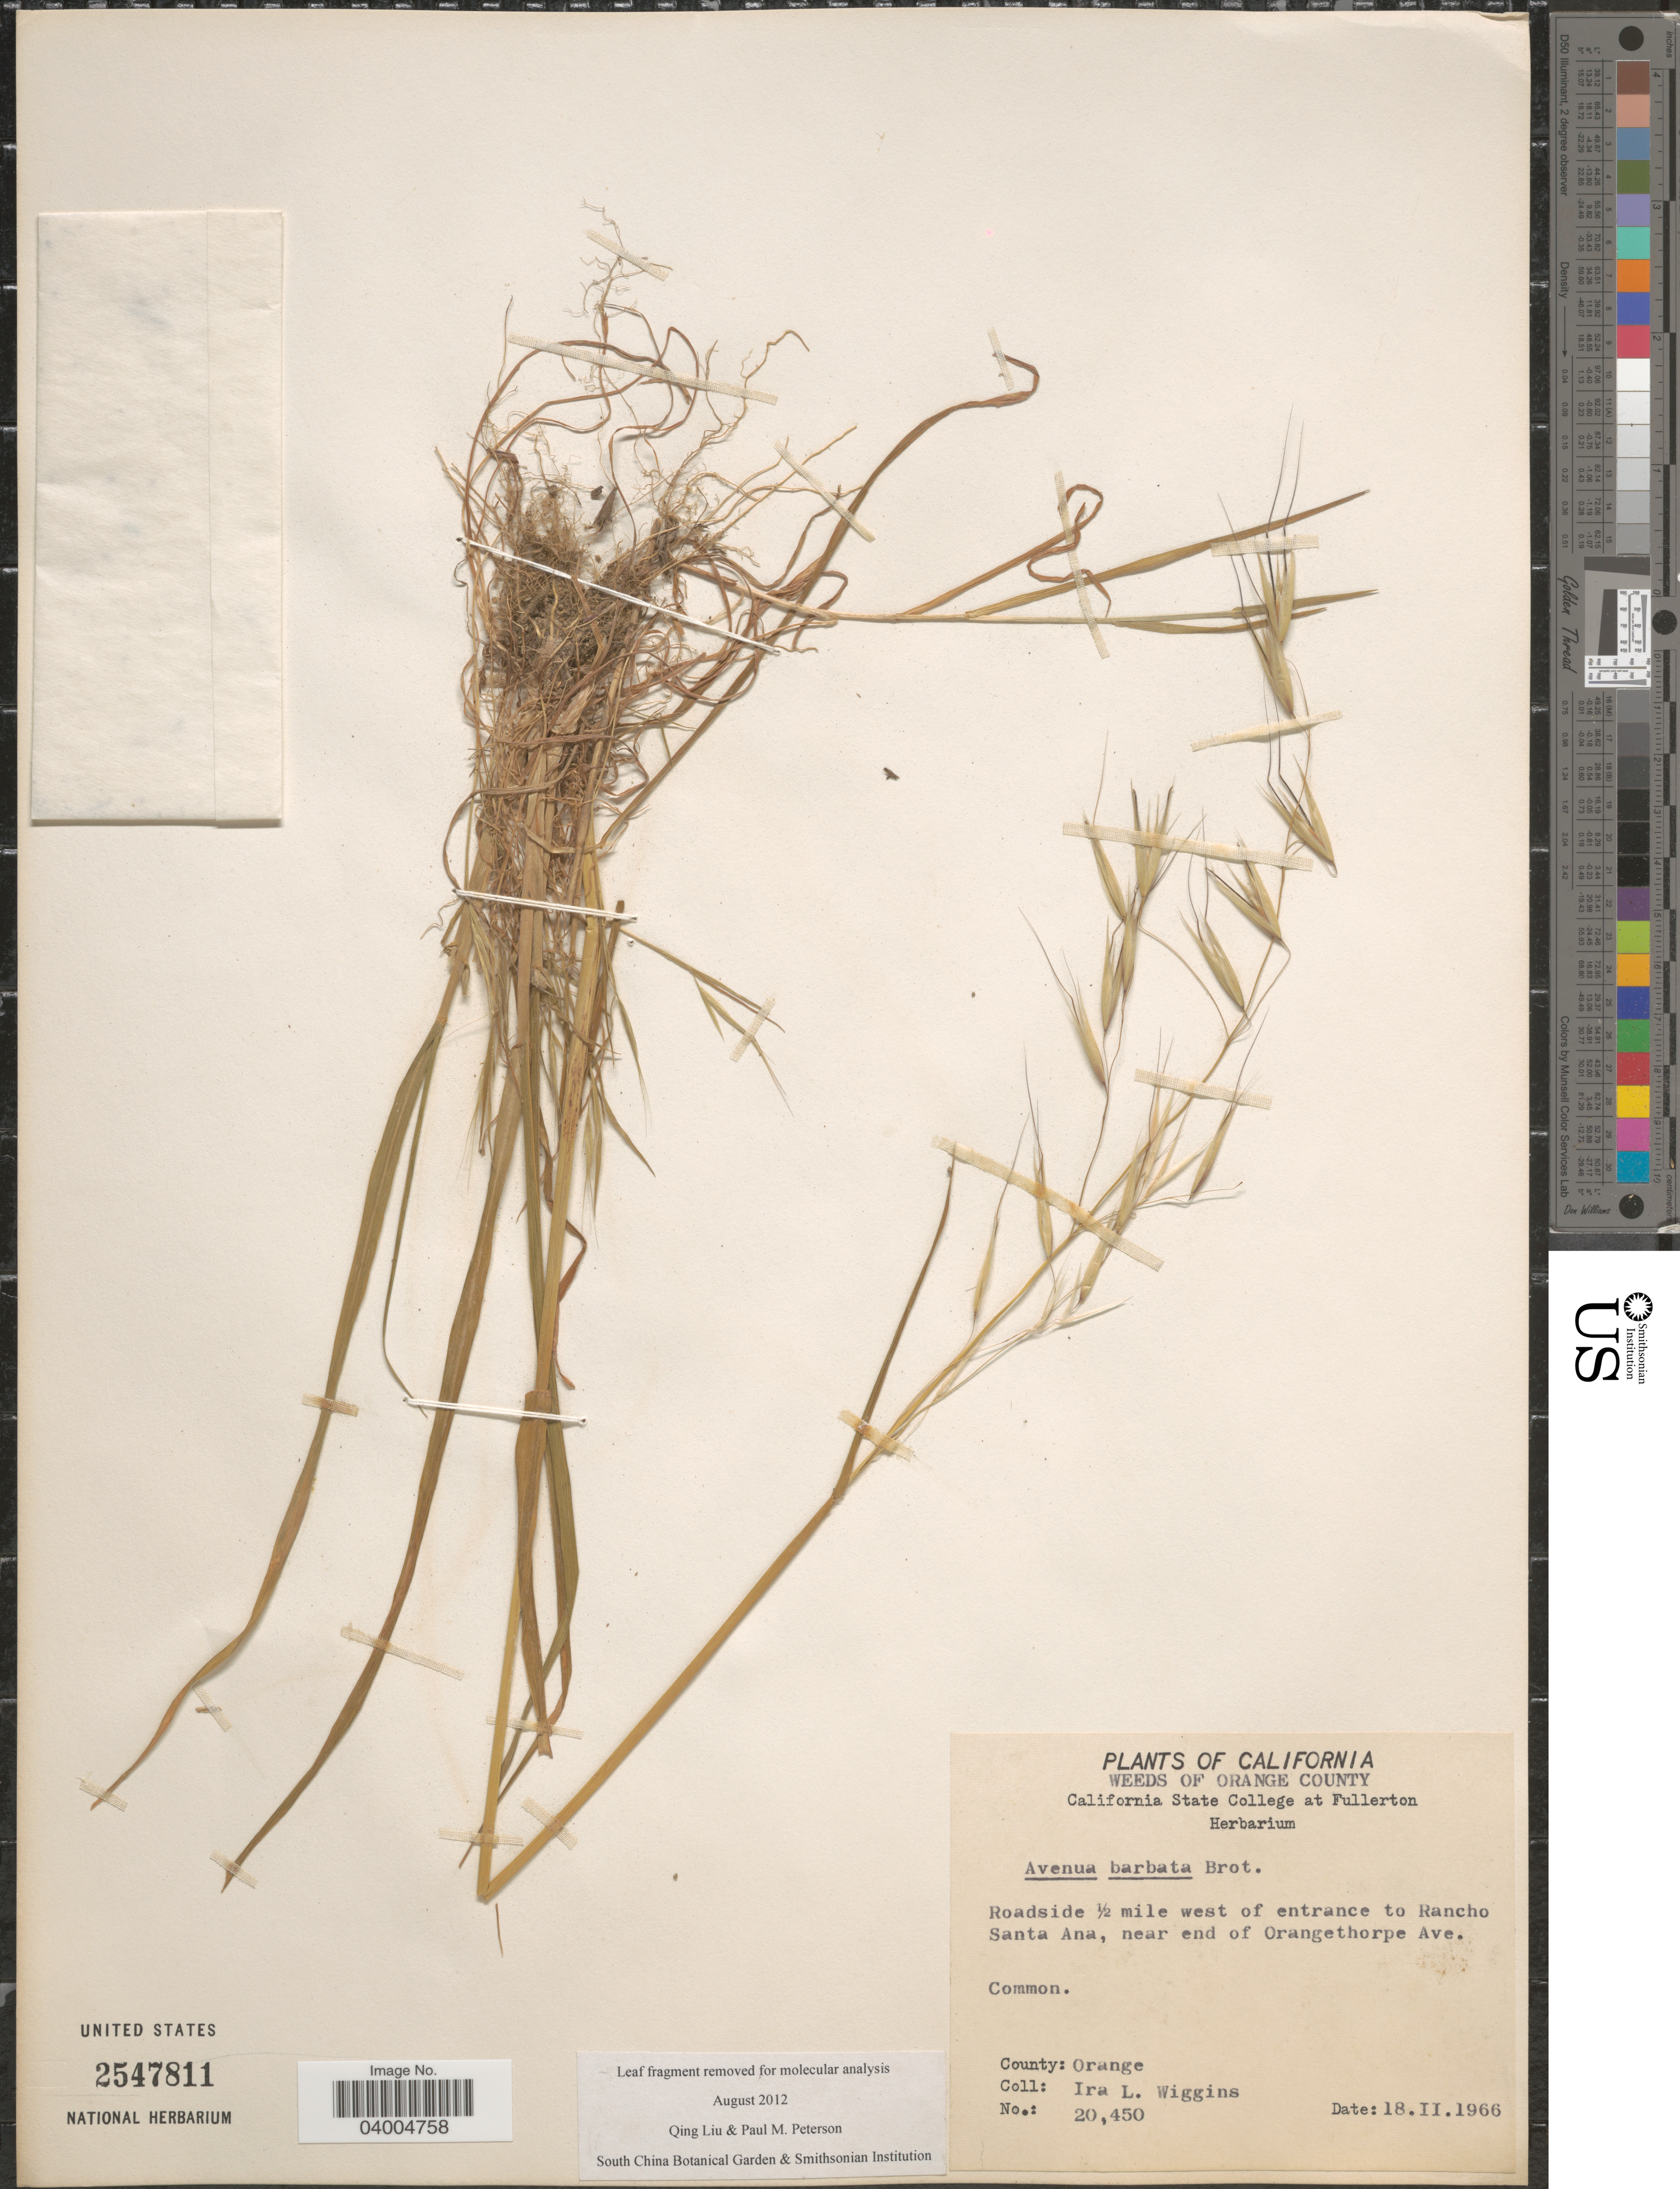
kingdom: Plantae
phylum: Tracheophyta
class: Liliopsida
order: Poales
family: Poaceae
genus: Avena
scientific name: Avena barbata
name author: Pott ex Link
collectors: I. L. Wiggins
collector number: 20450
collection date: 1966-02-18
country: United States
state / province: California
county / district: Orange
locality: Orange County. Roadside ½ mile west of entrance to Rancho Santa Ana, near end of Orangethorpe Ave.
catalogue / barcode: US 2547811